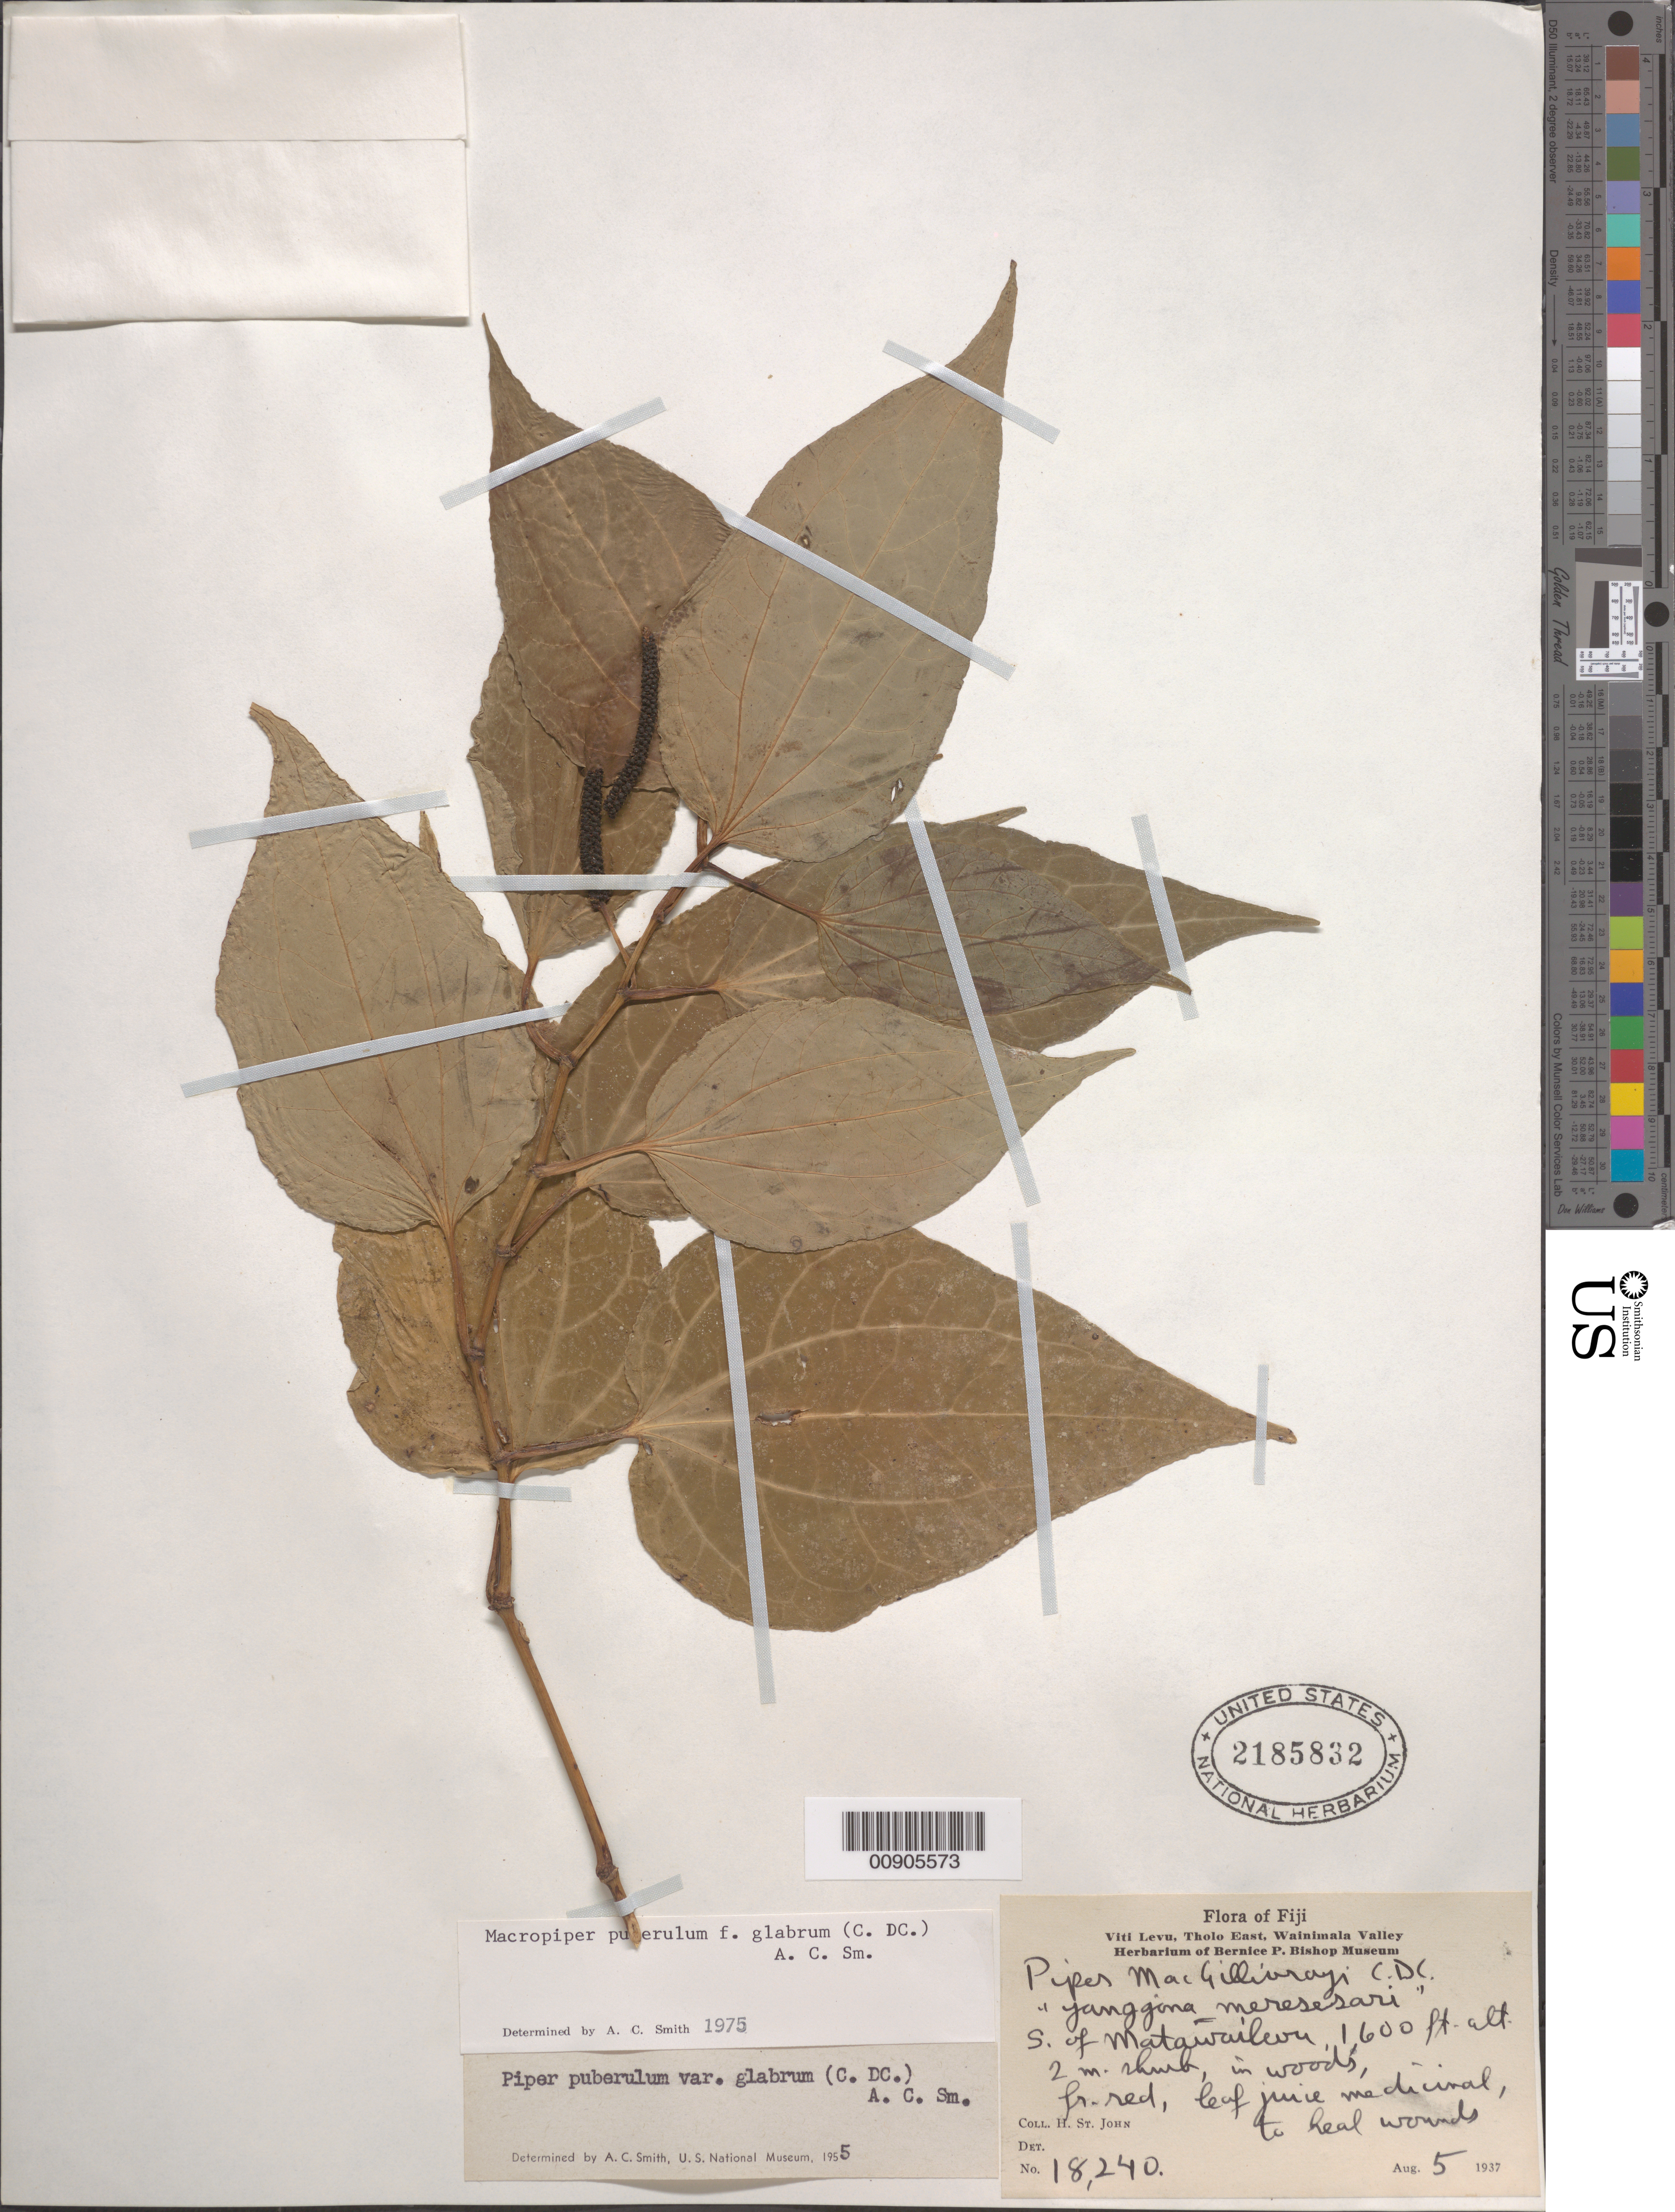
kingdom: Plantae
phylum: Tracheophyta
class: Magnoliopsida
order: Piperales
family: Piperaceae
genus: Piper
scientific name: Piper puberulum var. glabrum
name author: (C. DC.) C.A. Sm.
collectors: H. St. John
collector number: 18240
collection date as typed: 05 Aug 1937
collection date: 1937-08-05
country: Fiji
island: Viti Levu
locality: Viti Levu, Tholo East, Wainimala Valley. South of Matawaileva.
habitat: Woods.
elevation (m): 488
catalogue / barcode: US 2185832